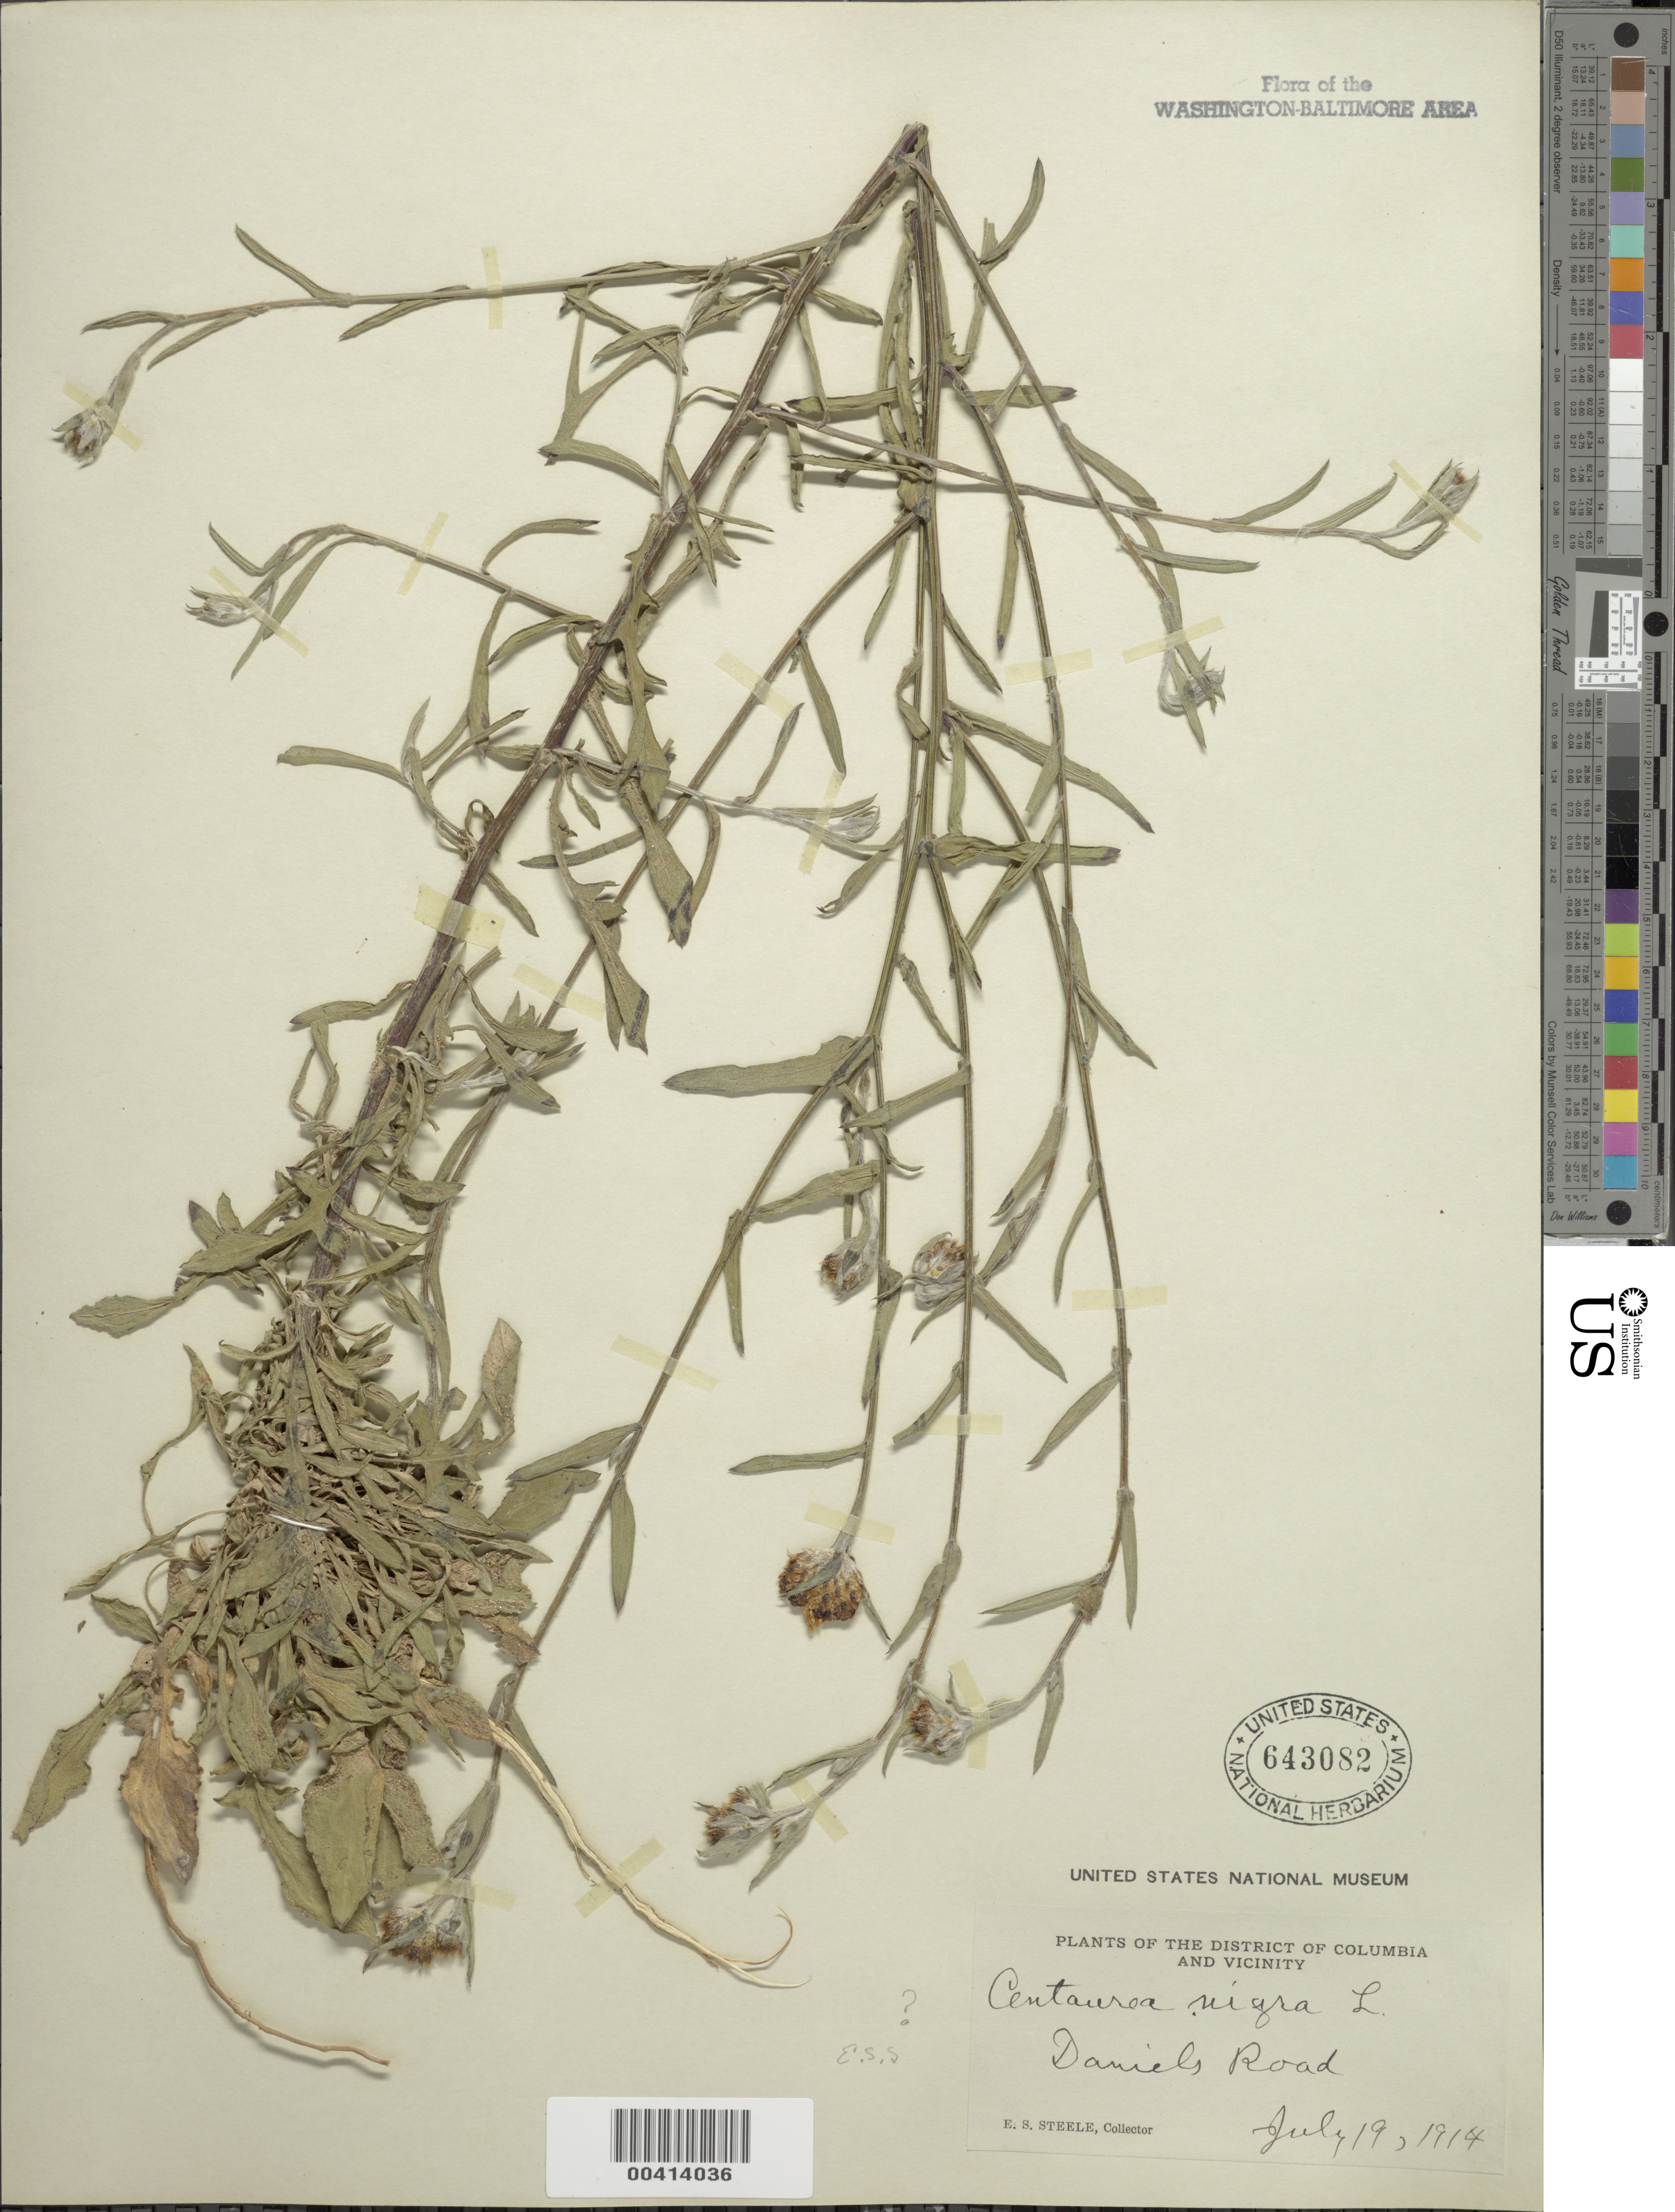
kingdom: Plantae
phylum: Tracheophyta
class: Magnoliopsida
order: Asterales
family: Asteraceae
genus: Centaurea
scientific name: Centaurea nigra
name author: L.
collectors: E. Steele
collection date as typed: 19 Jul 1914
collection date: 1914-07-19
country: United States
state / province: District of Columbia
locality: Daniels Rd. Rock Creek Park & vicinity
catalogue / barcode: US 643082